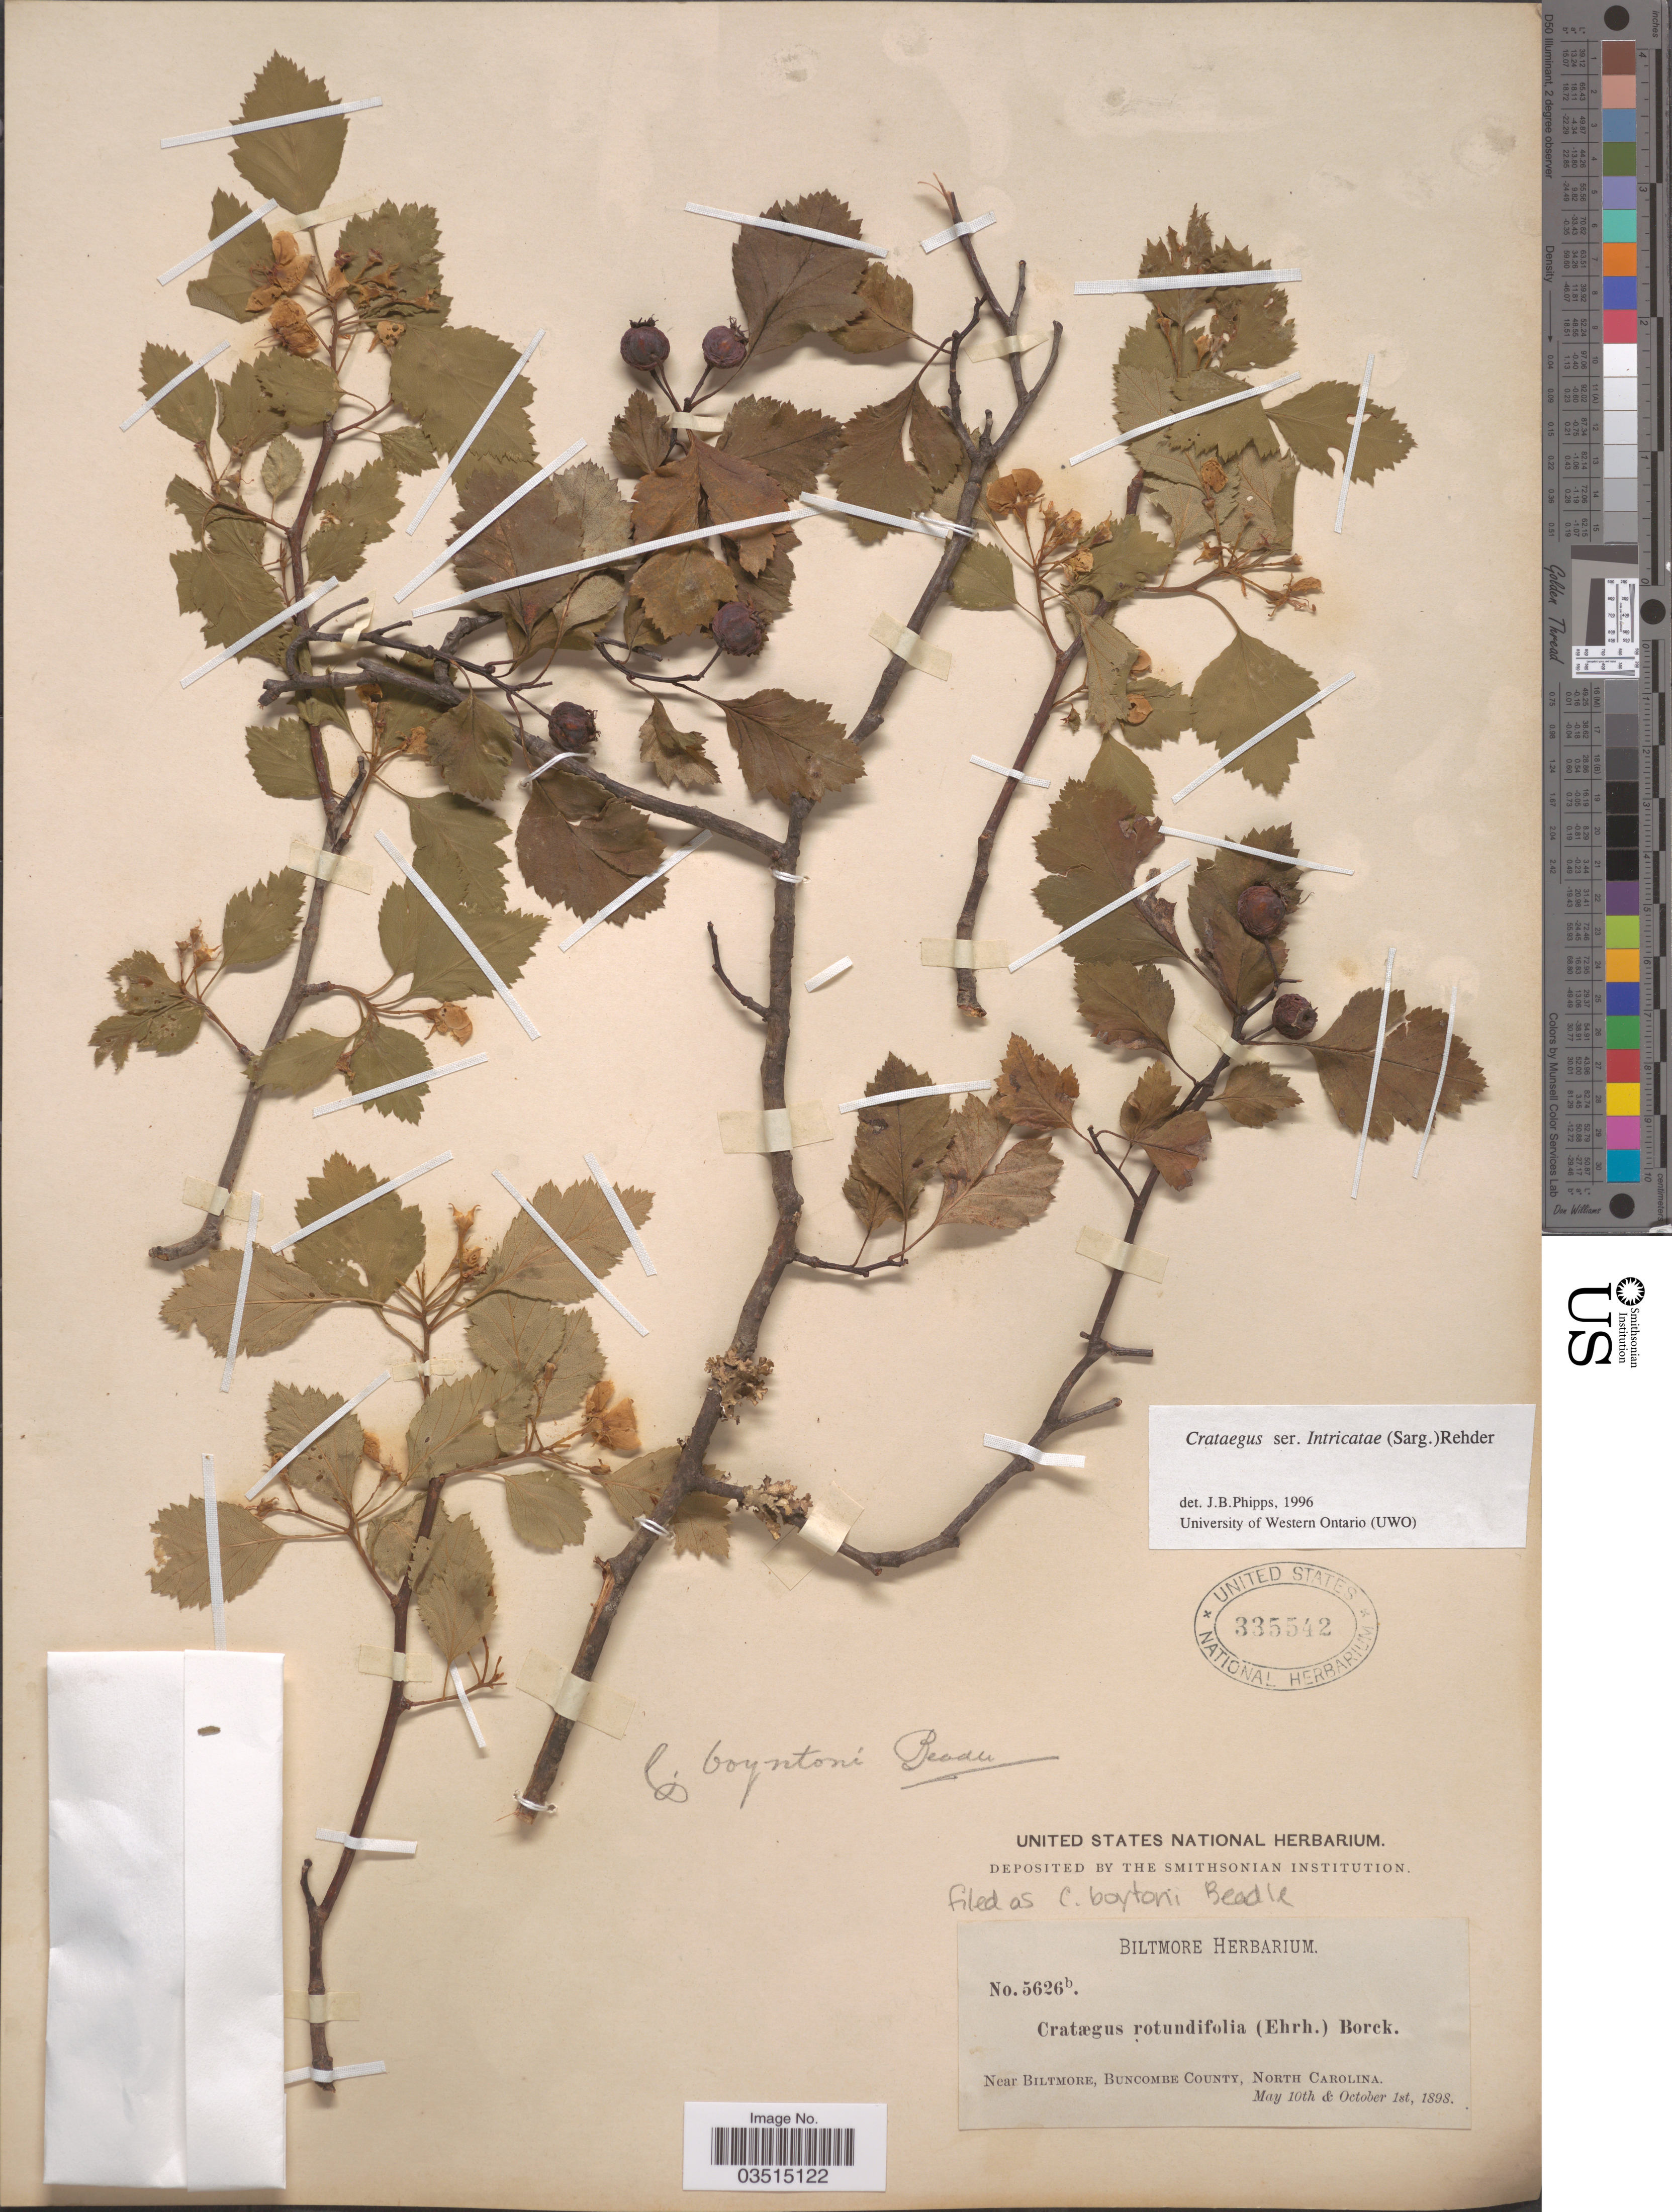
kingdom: Plantae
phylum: Tracheophyta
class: Magnoliopsida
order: Rosales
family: Rosaceae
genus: Crataegus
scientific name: Crataegus intricata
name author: Lange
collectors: ex herb. Biltmore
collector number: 5626b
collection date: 1898-05-10/1898-10-01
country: United States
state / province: North Carolina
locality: Near Biltmore, Buncombe County.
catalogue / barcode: US 335542